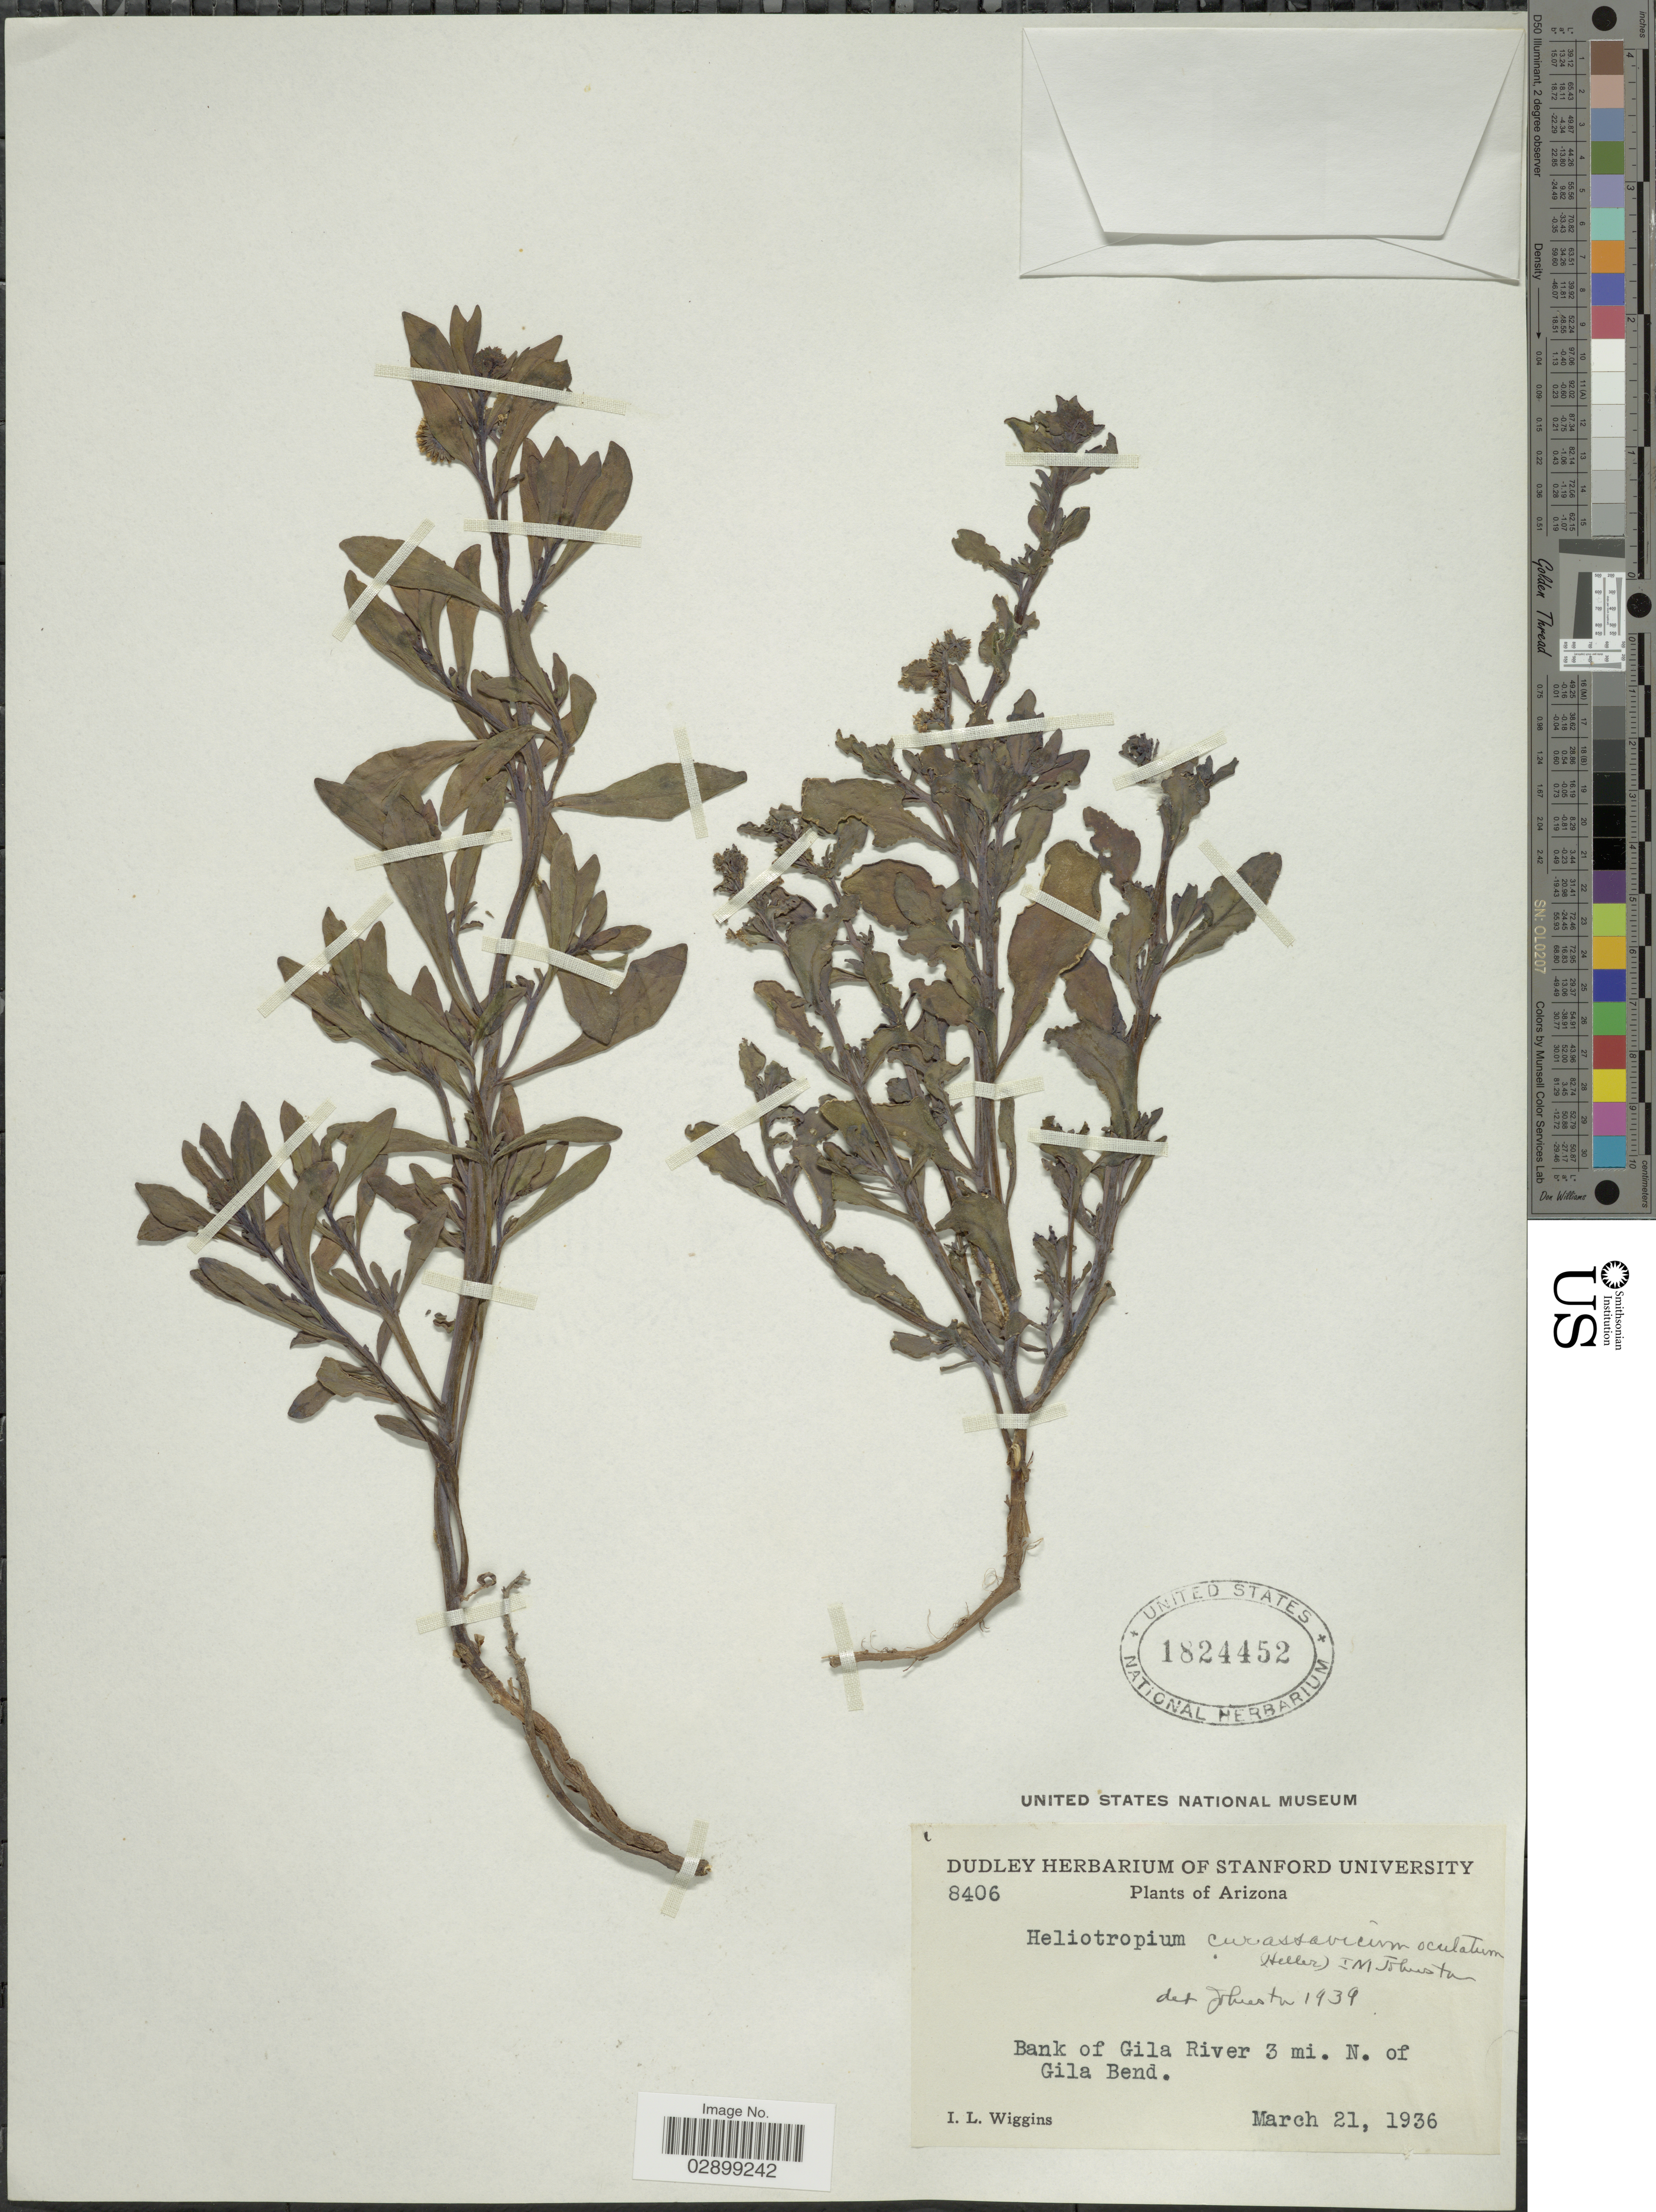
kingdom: Plantae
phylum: Tracheophyta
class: Magnoliopsida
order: Boraginales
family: Heliotropiaceae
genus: Heliotropium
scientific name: Heliotropium sp.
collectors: I. L. Wiggins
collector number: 8406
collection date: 1936-03-21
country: United States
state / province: Arizona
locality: Bank of Gila River 3 mi. N. of Gila Bend.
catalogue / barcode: US 1824452